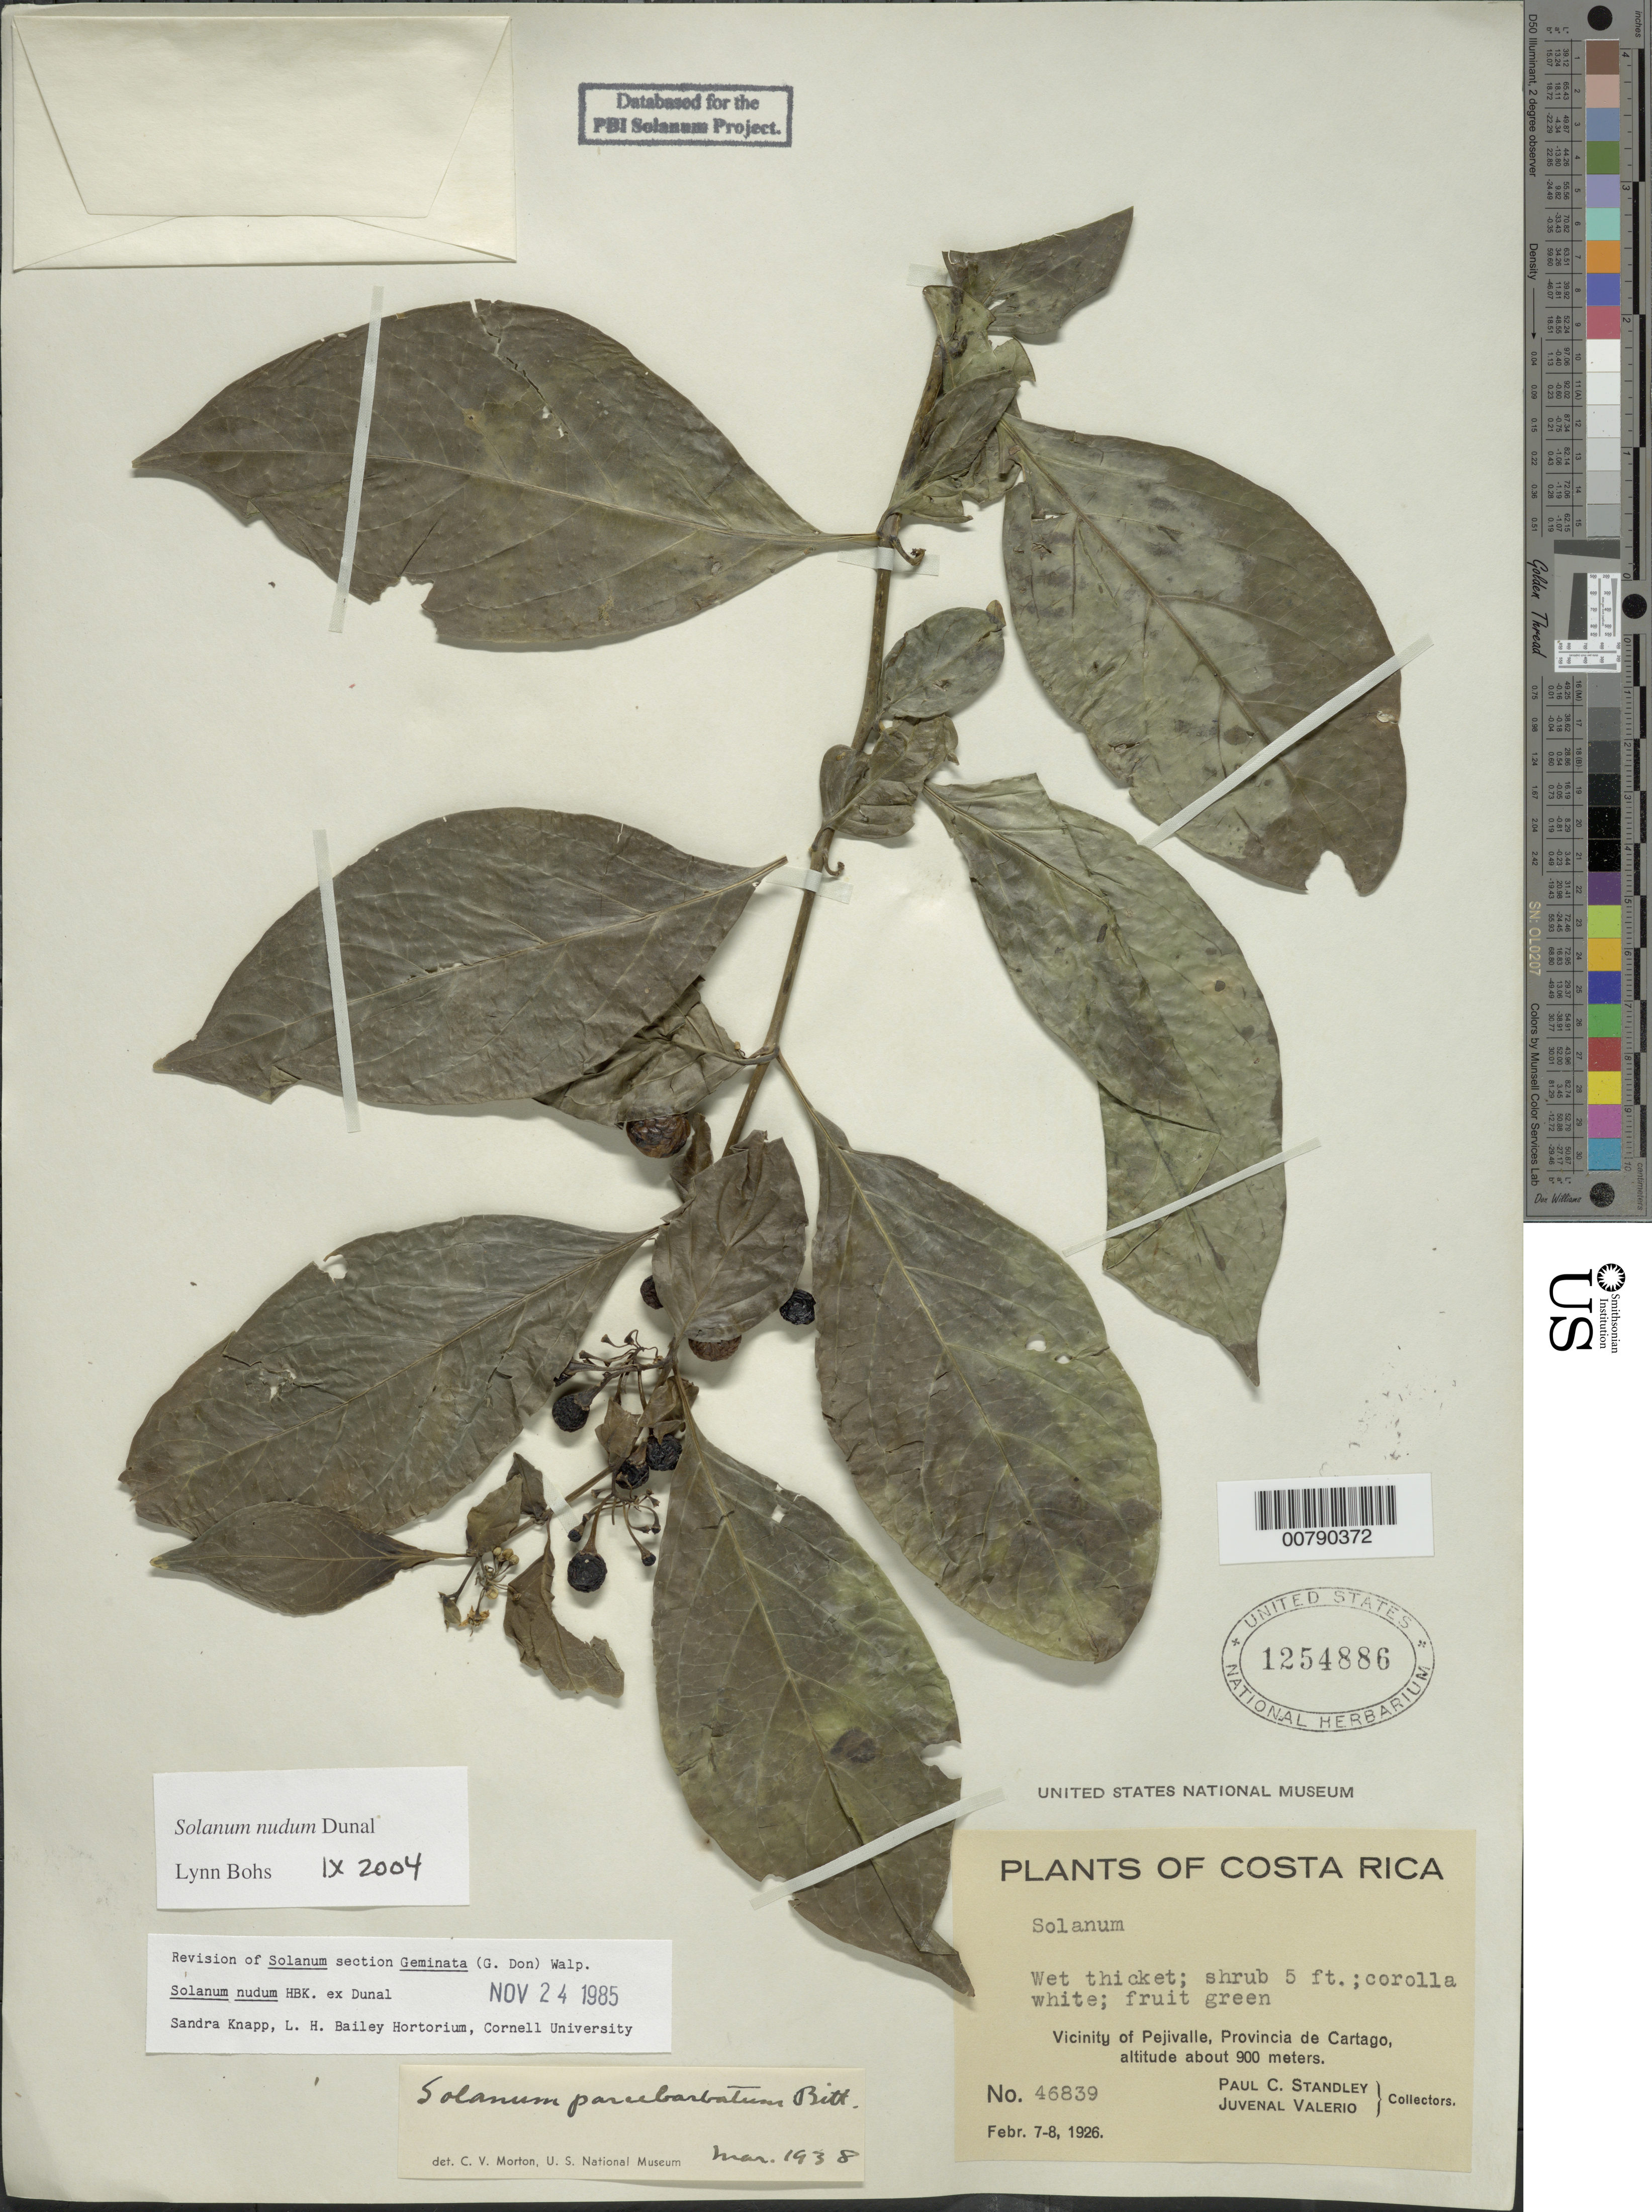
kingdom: Plantae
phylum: Tracheophyta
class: Magnoliopsida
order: Solanales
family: Solanaceae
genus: Solanum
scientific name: Solanum nudum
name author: Dunal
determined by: Bohs, L. A.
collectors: P. C. Standley & J. Valerio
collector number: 46839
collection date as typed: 7 Feb 1926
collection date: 1926-02-07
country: Costa Rica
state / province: Cartago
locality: Vicinity of Pejivalle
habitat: Wet thicket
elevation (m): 900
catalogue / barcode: US 1254886